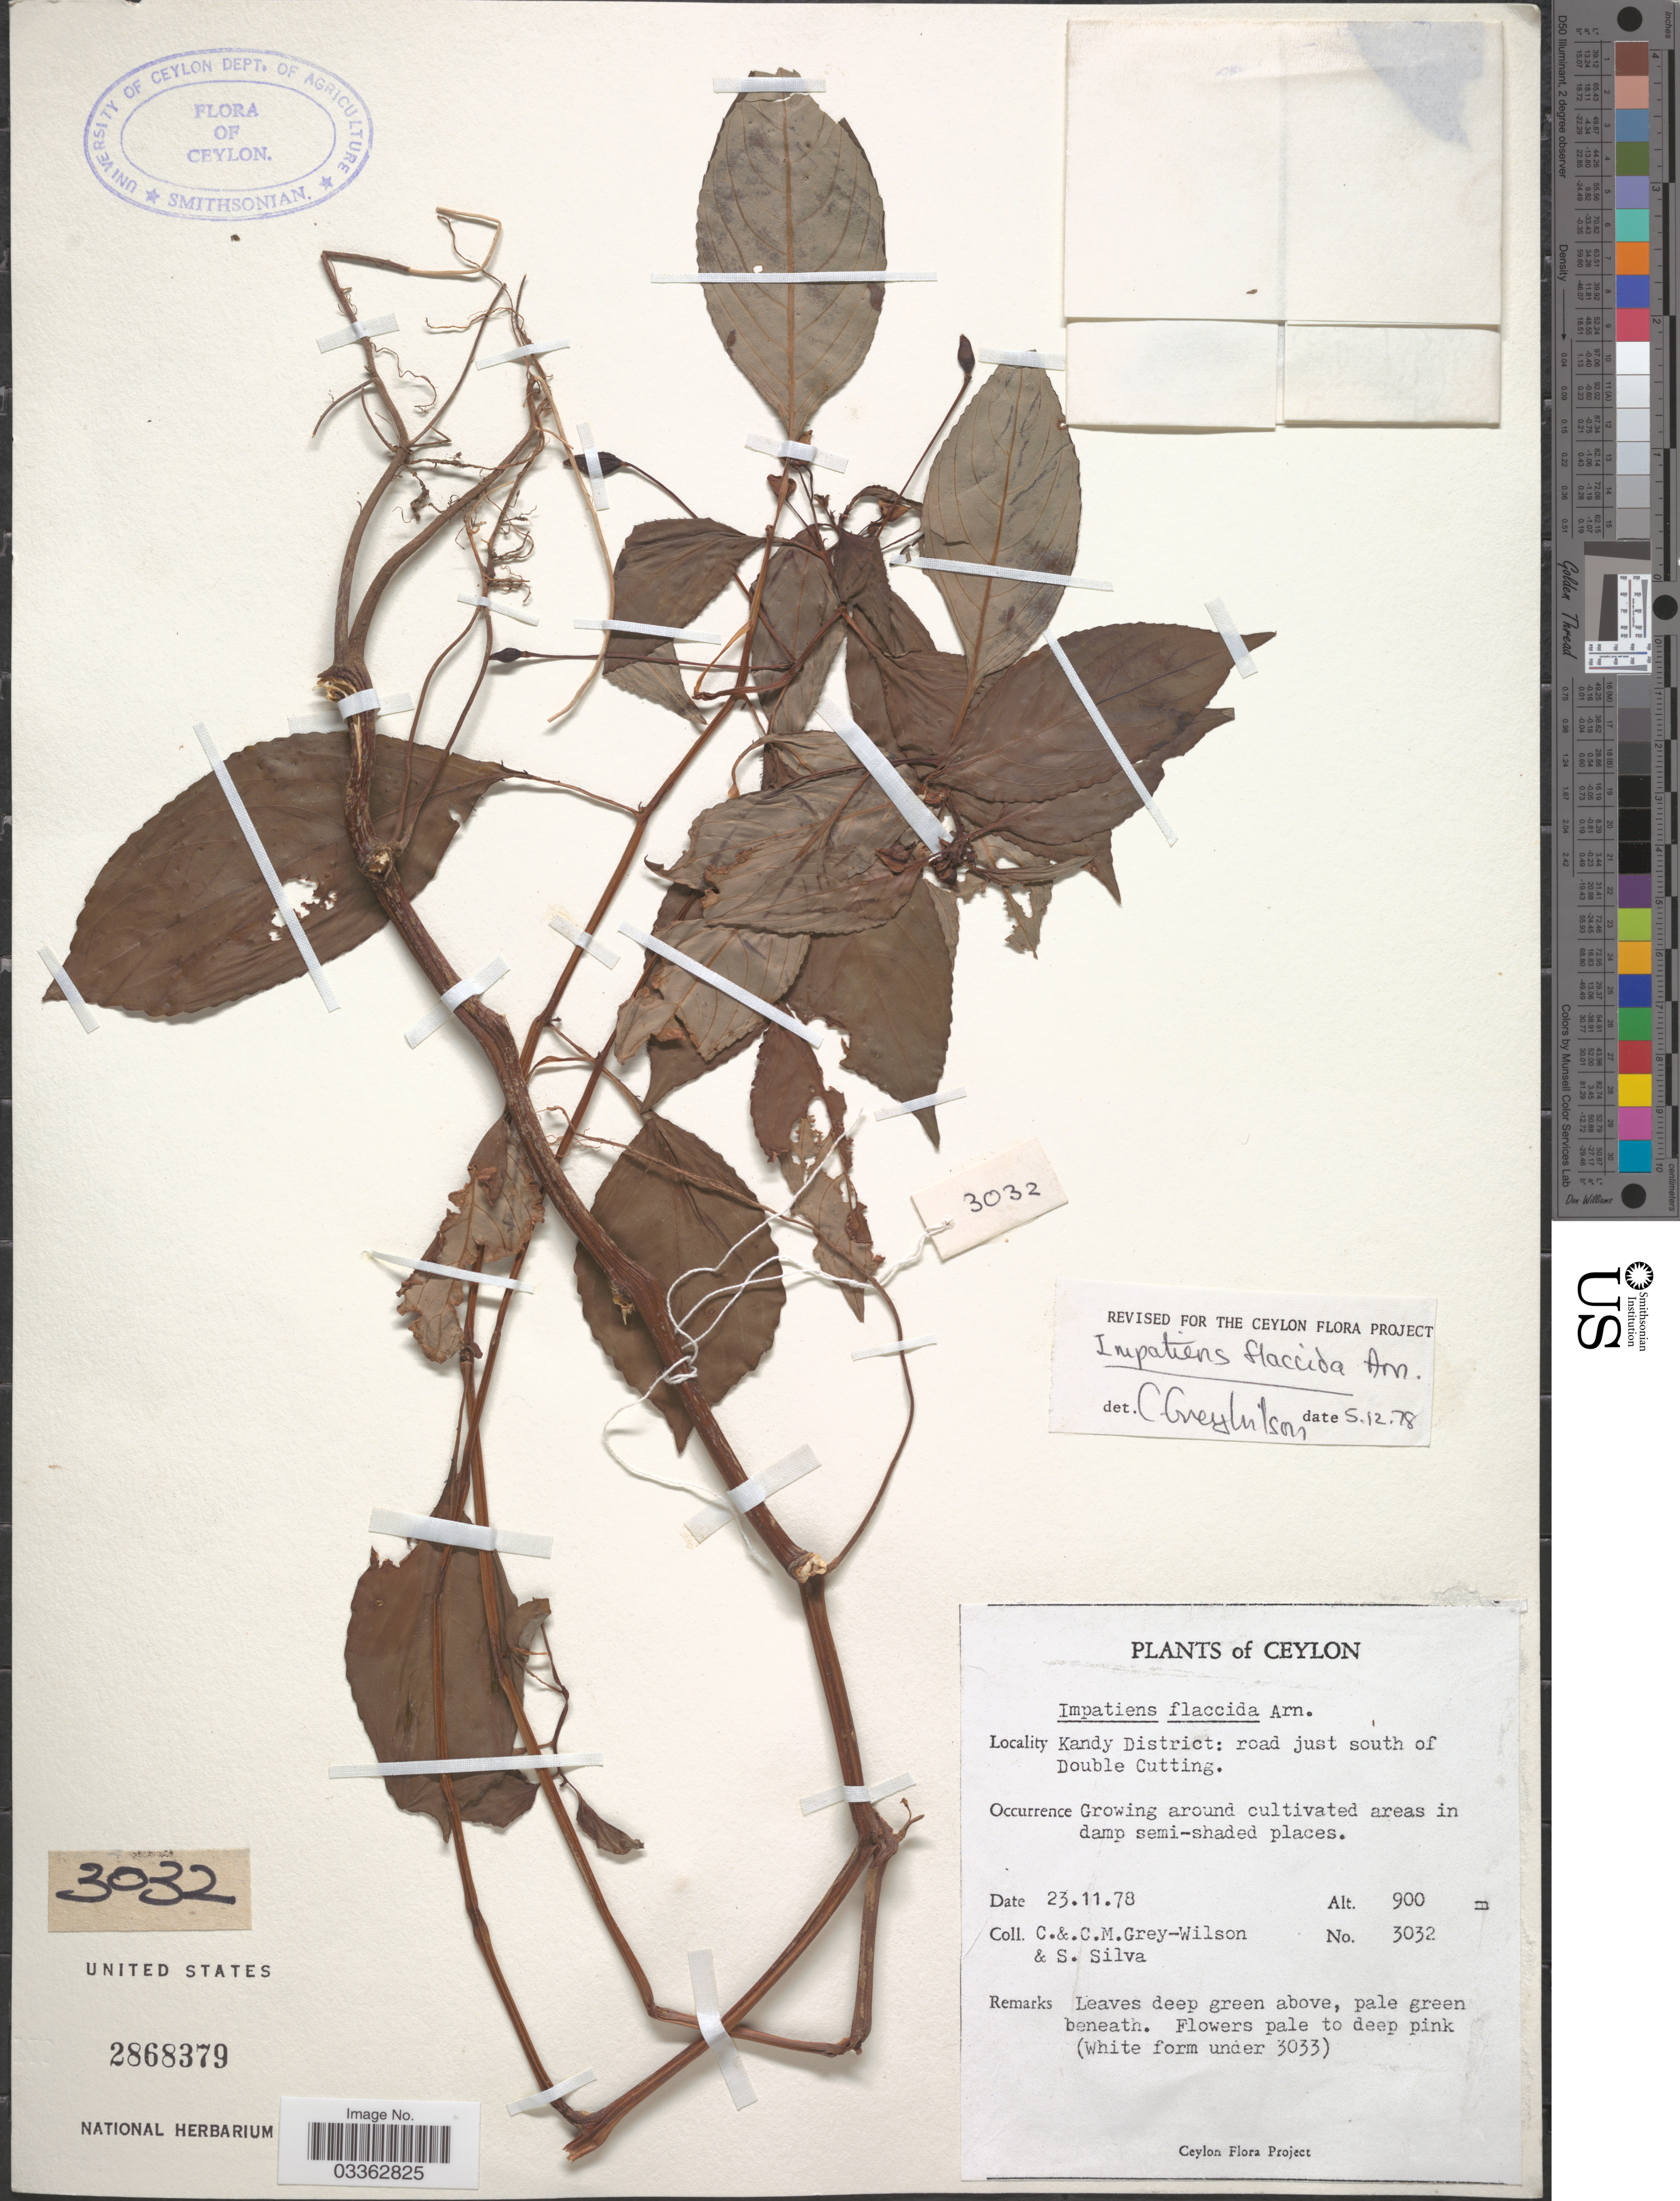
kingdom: Plantae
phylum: Tracheophyta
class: Magnoliopsida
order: Ericales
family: Balsaminaceae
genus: Impatiens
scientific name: Impatiens flaccida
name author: Arn.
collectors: C. Grey-Wilson, C. Grey-Wilson & S. Silva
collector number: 3032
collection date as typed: Transcribed d/m/y: 23/11/78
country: Sri Lanka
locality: Ceylon. Kandy District: road just south of Double Cutting.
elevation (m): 900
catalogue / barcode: US 2868379